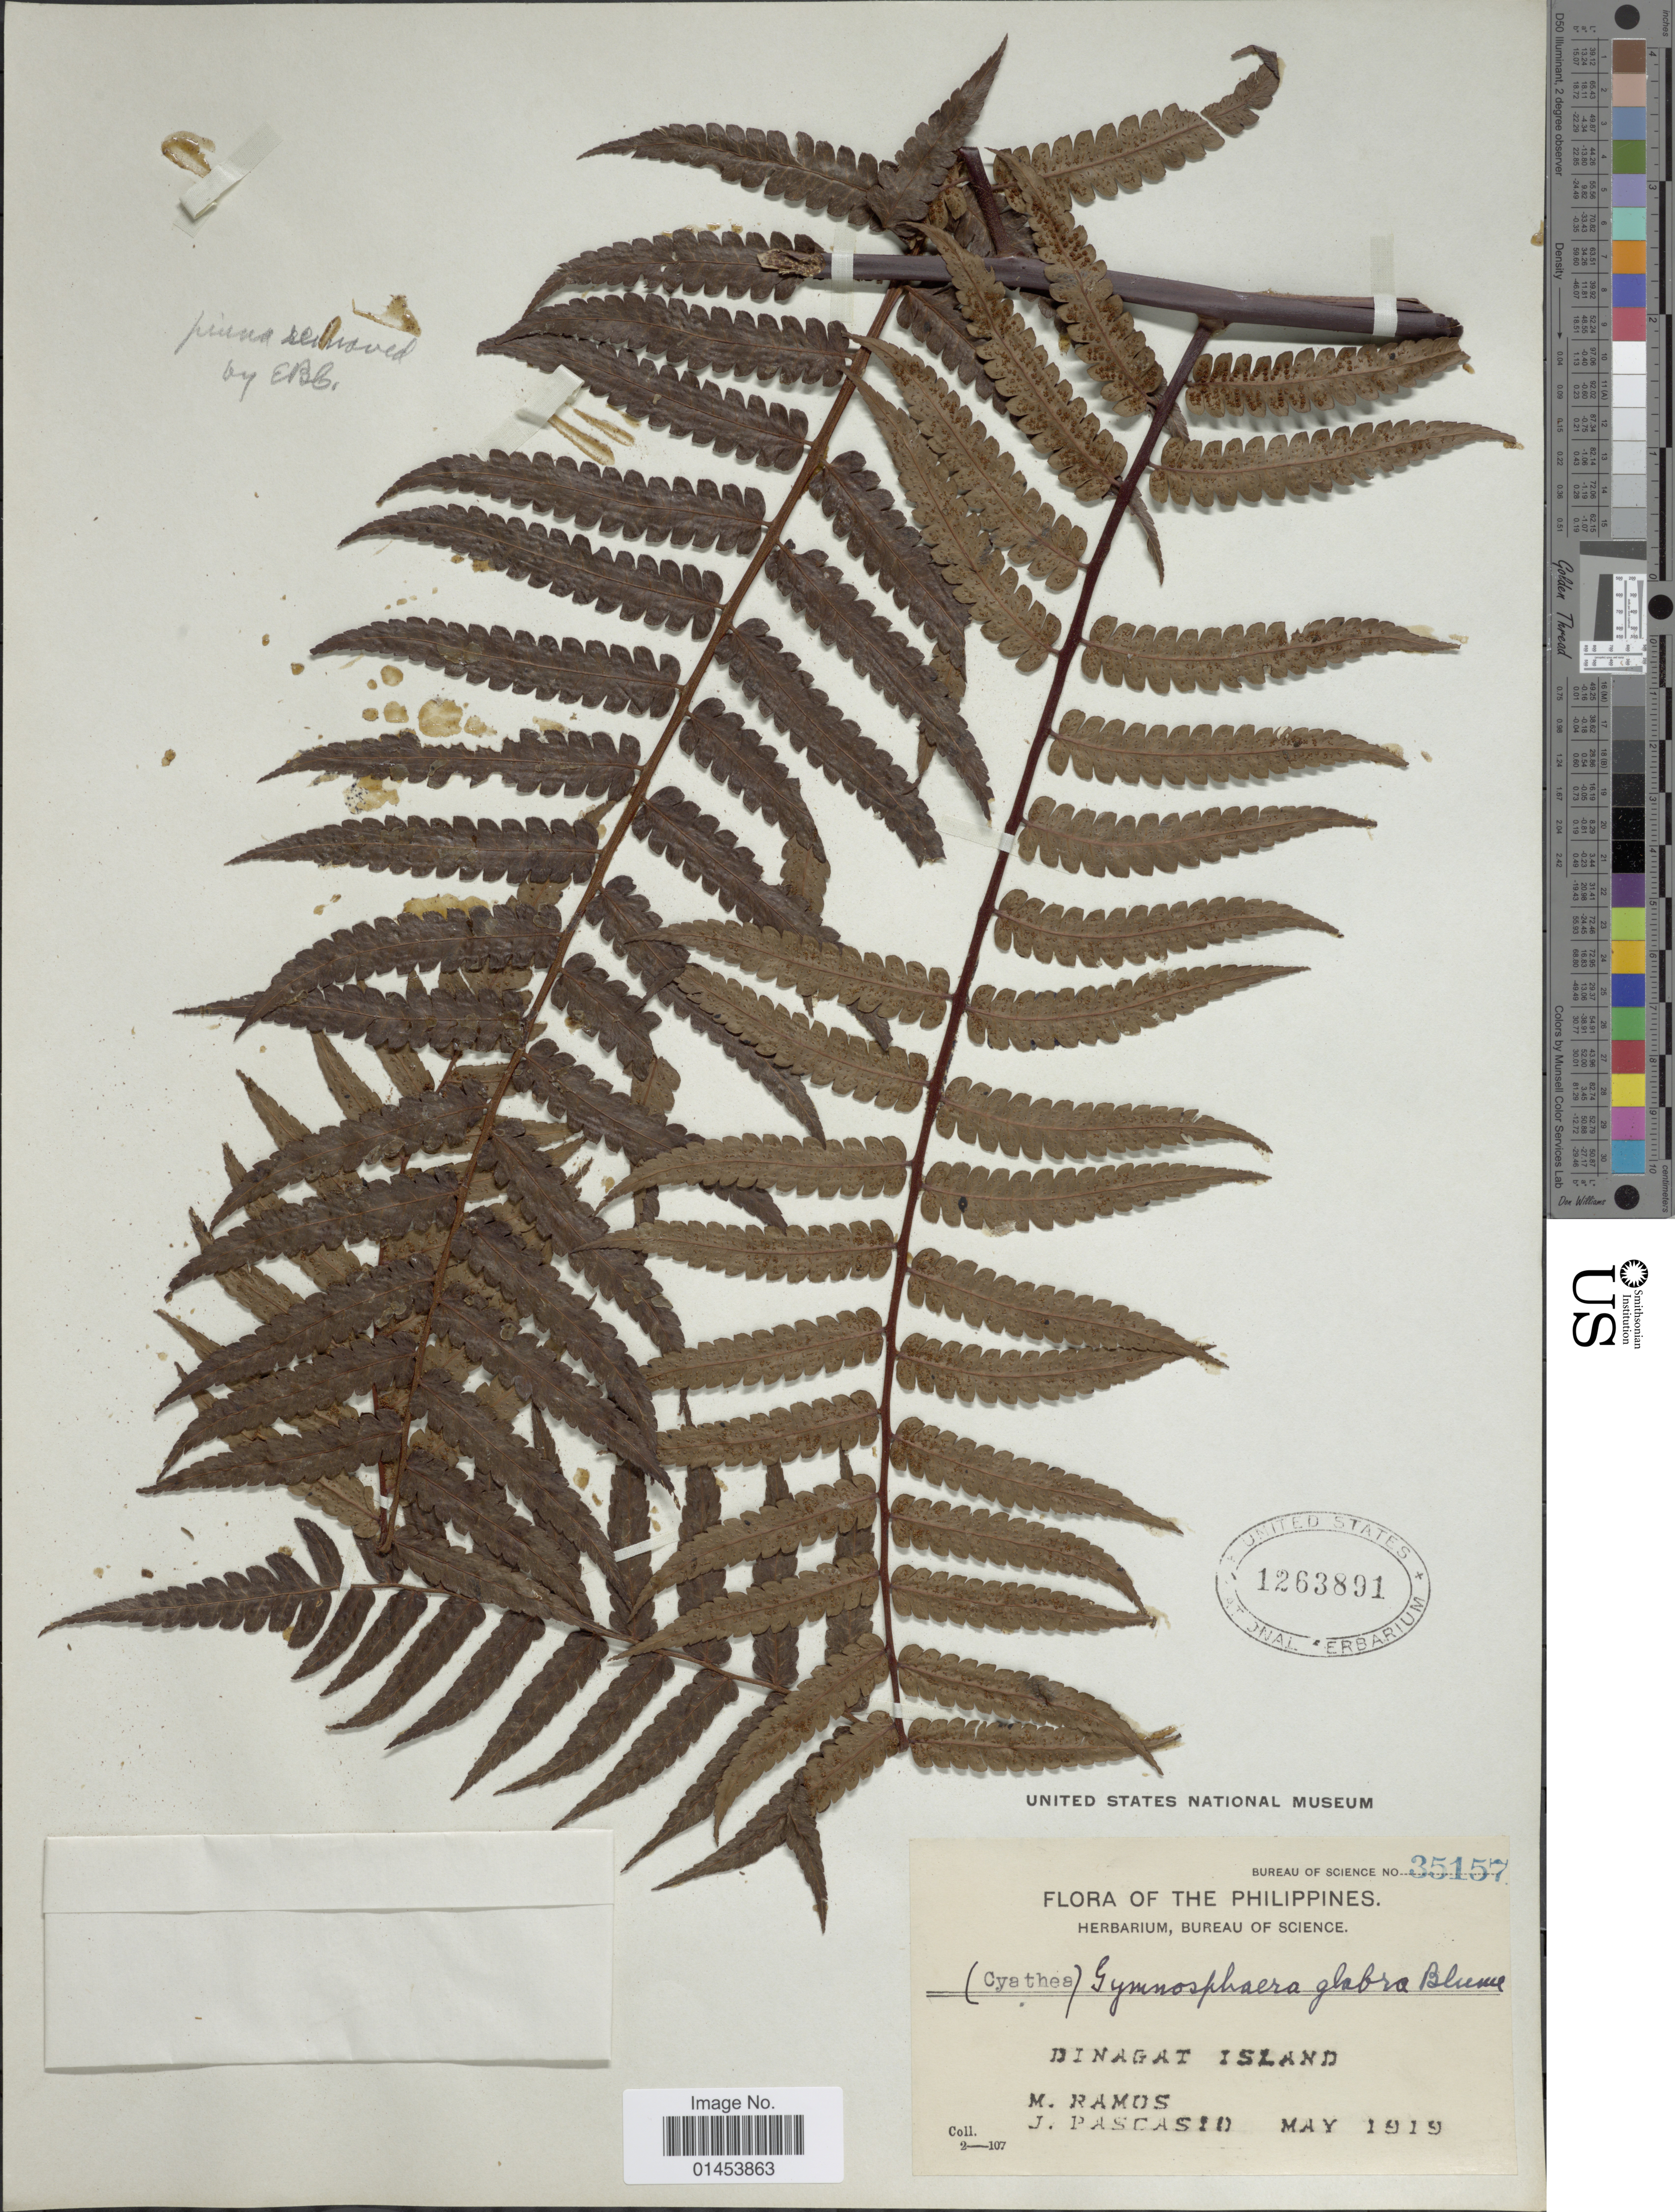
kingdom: Plantae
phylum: Tracheophyta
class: Polypodiopsida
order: Cyatheales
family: Cyatheaceae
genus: Cyathea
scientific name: Cyathea glabra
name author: (Blume) Copel.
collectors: M. Ramos & J. Pascasio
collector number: Bureau of Science 35157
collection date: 1991-05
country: Philippines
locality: Binagat island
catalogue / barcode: US 1263891